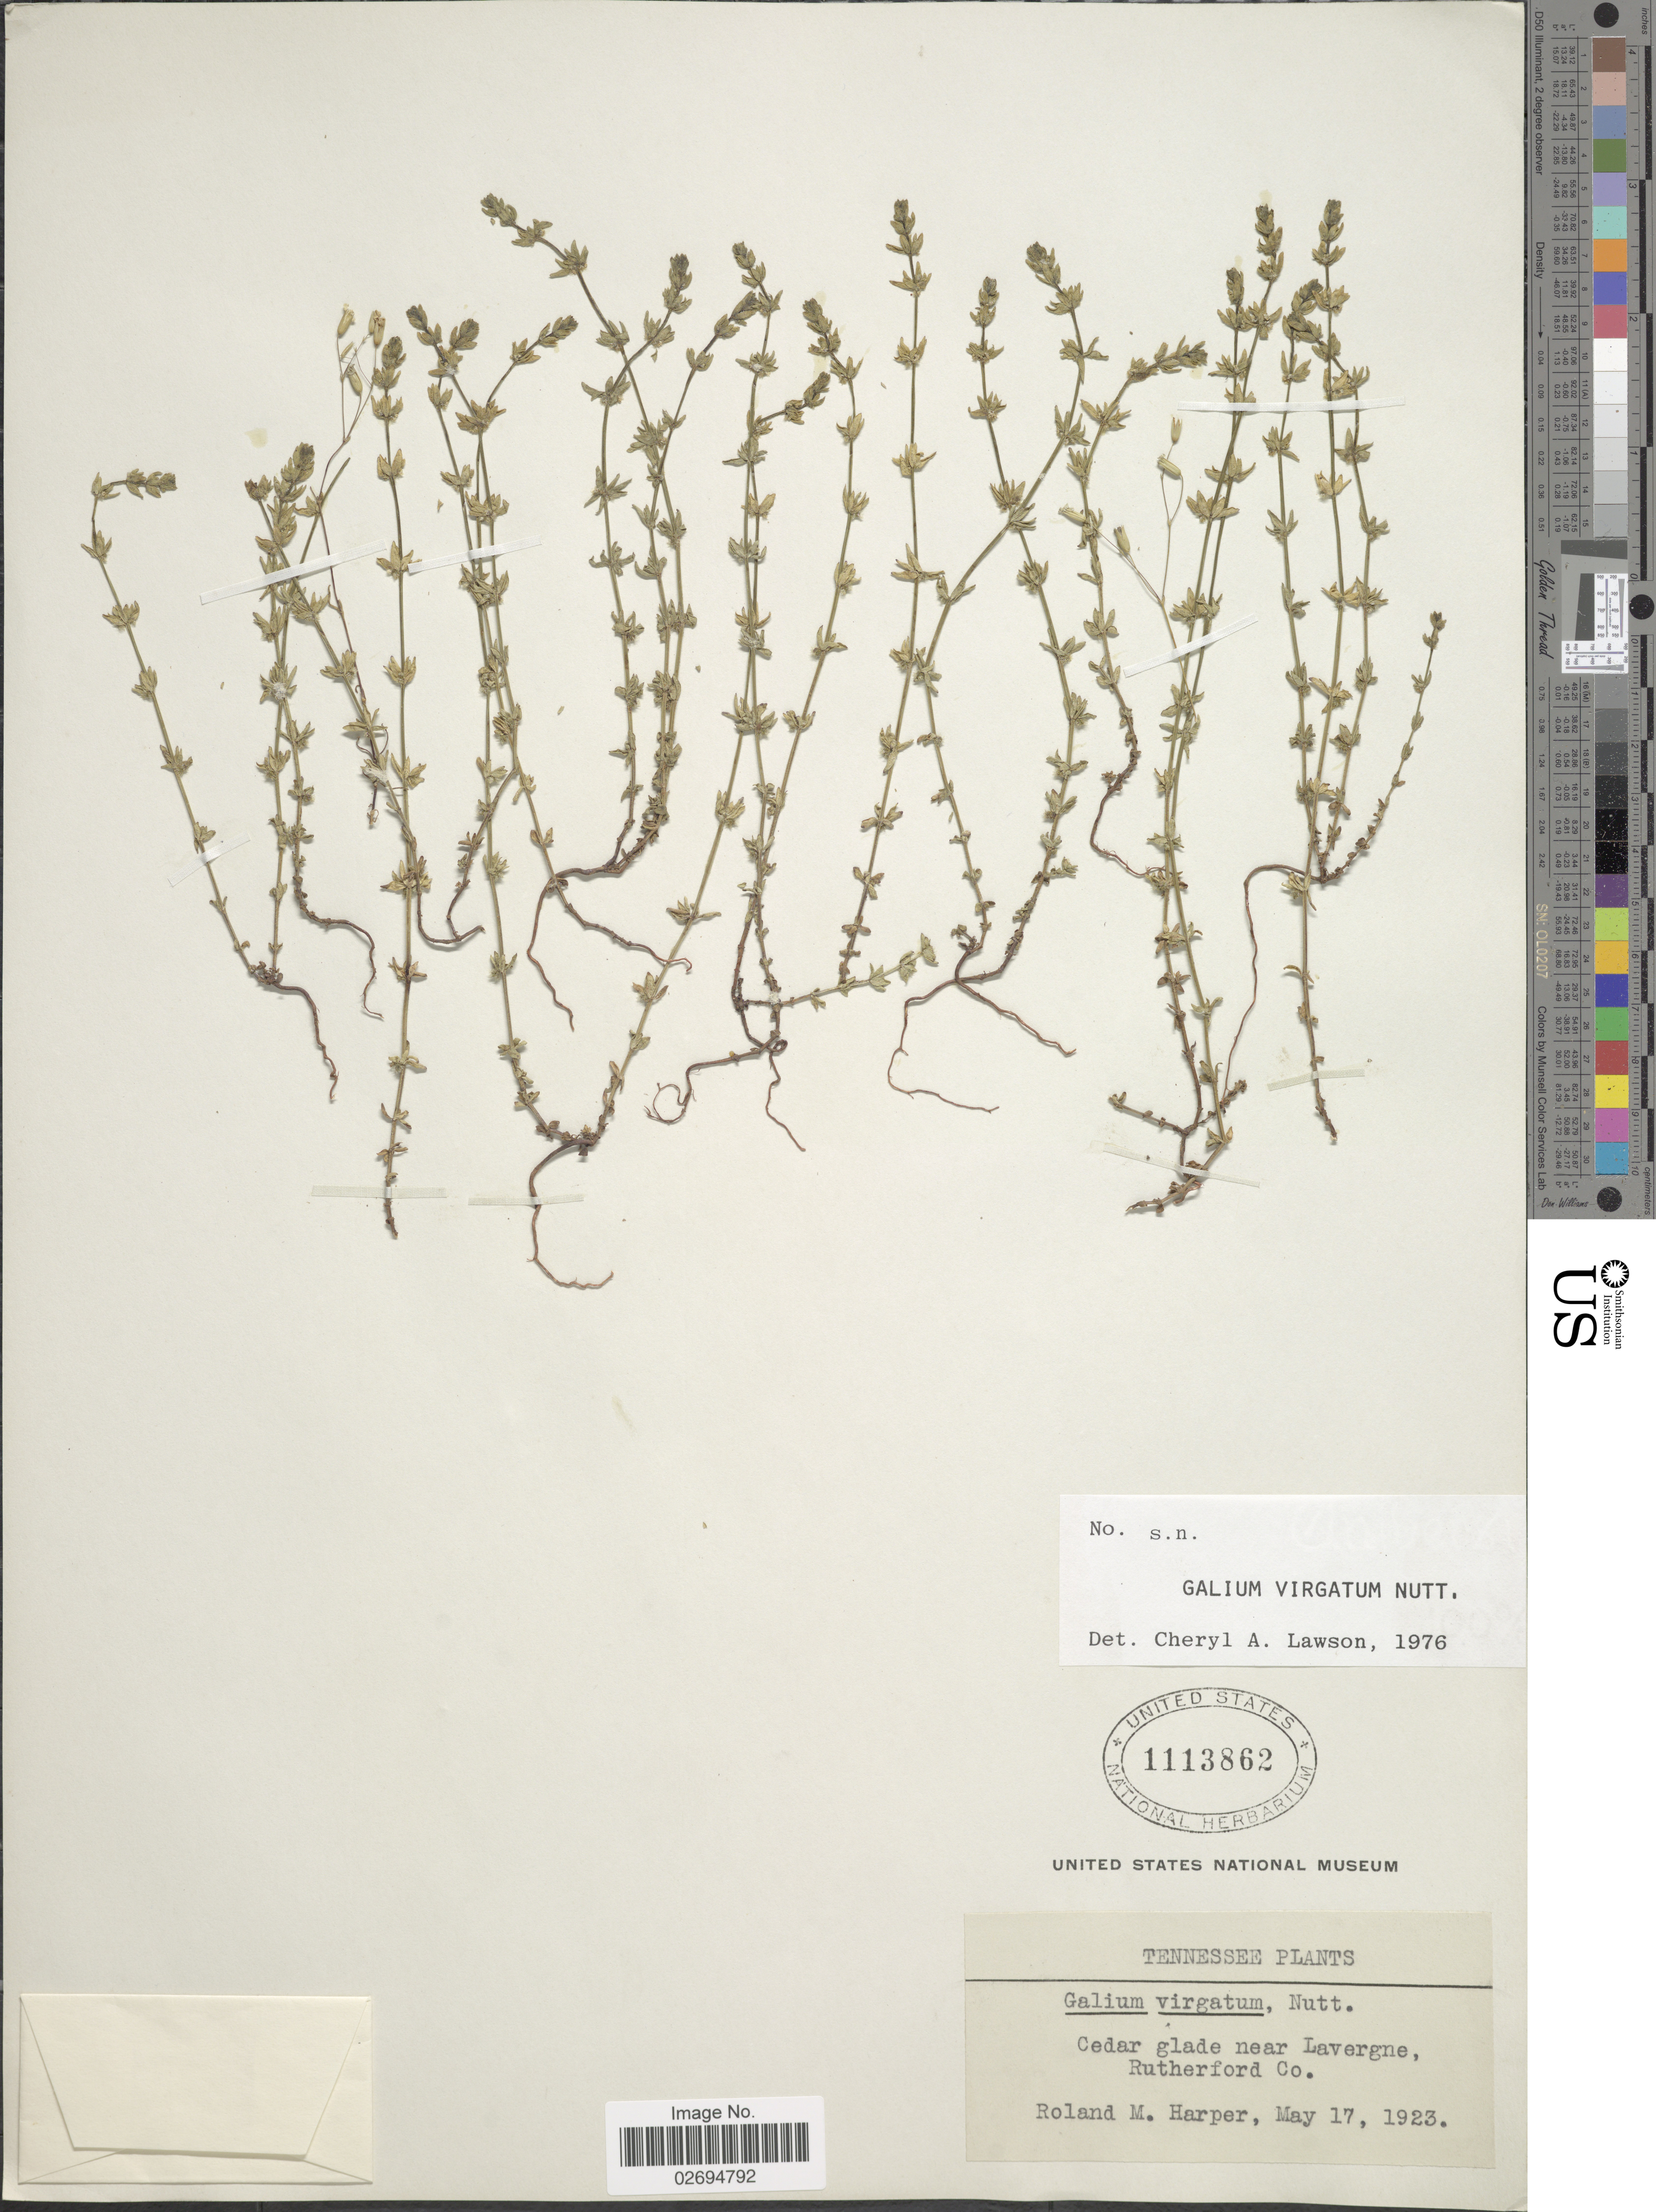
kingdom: Plantae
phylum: Tracheophyta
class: Magnoliopsida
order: Gentianales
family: Rubiaceae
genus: Galium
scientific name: Galium virgatum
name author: Nutt.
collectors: R. M. Harper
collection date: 1923-05-17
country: United States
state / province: Tennessee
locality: Cedar glade near Lavergne, Rutherford Co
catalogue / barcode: US 1113862